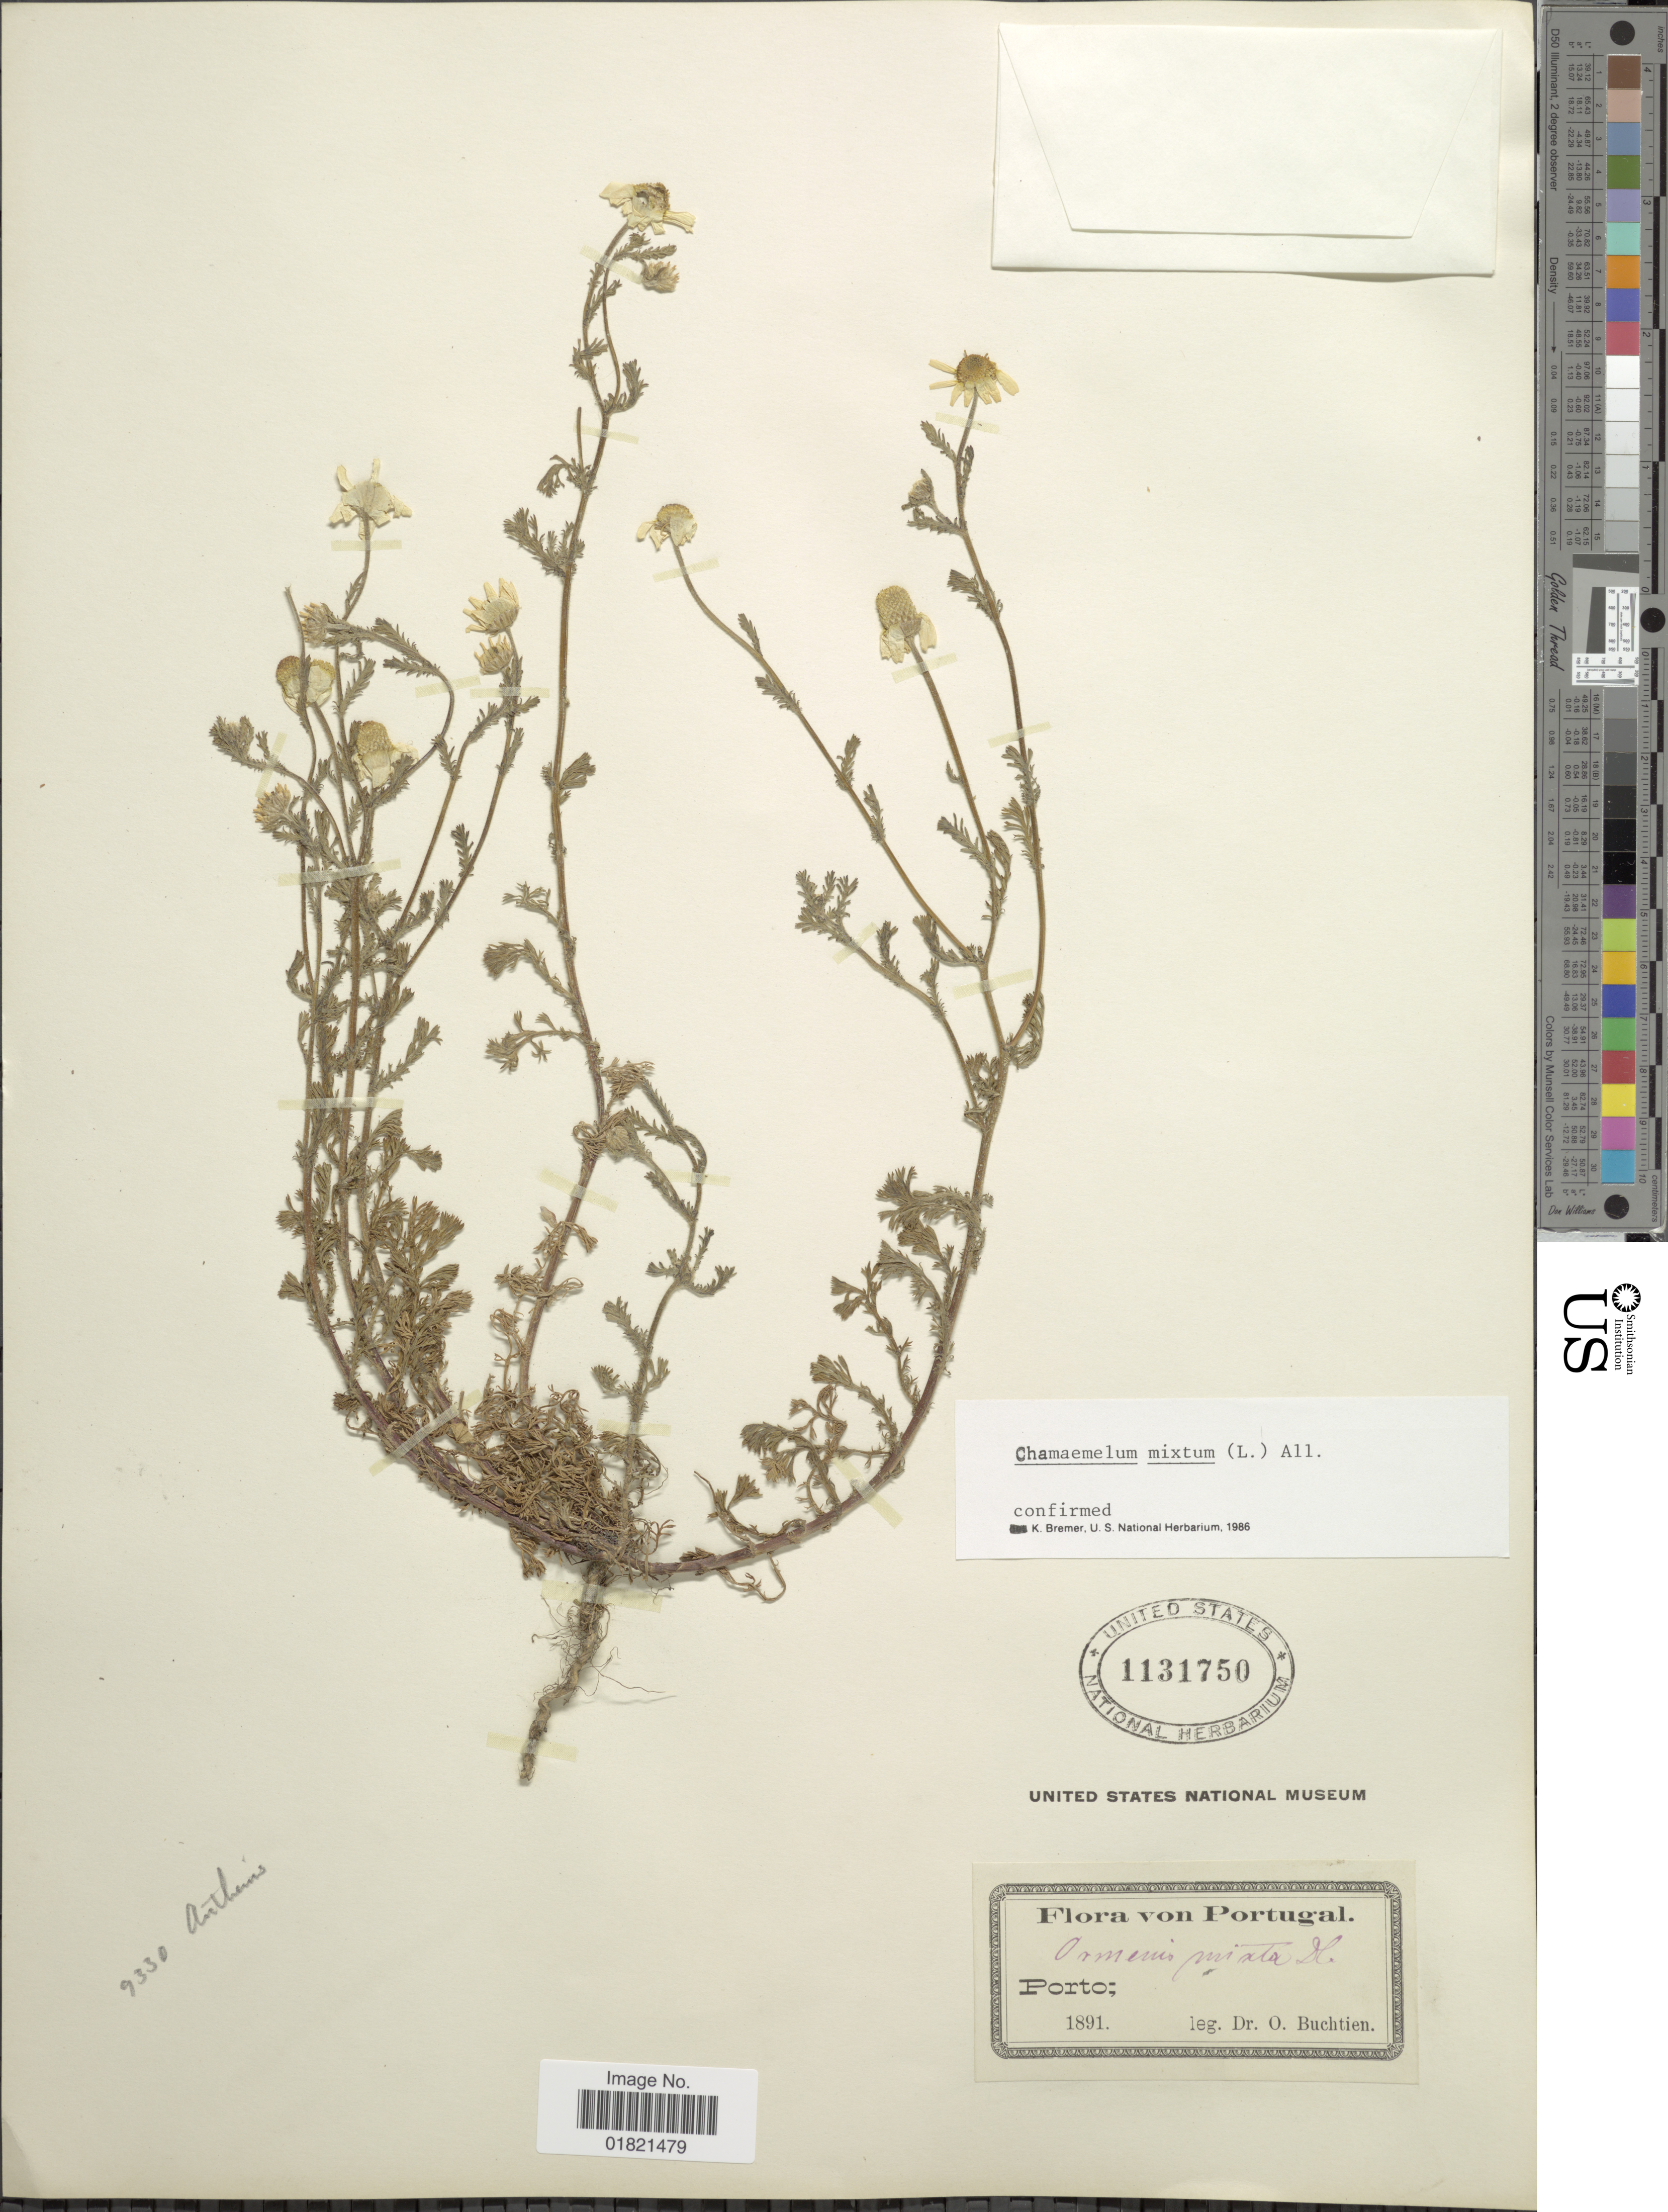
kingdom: Plantae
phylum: Tracheophyta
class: Magnoliopsida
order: Asterales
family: Asteraceae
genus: Chamaemelum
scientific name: Chamaemelum mixtum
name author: L.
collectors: O. Buchtien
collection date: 1891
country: Portugal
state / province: Porto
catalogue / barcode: US 1131750